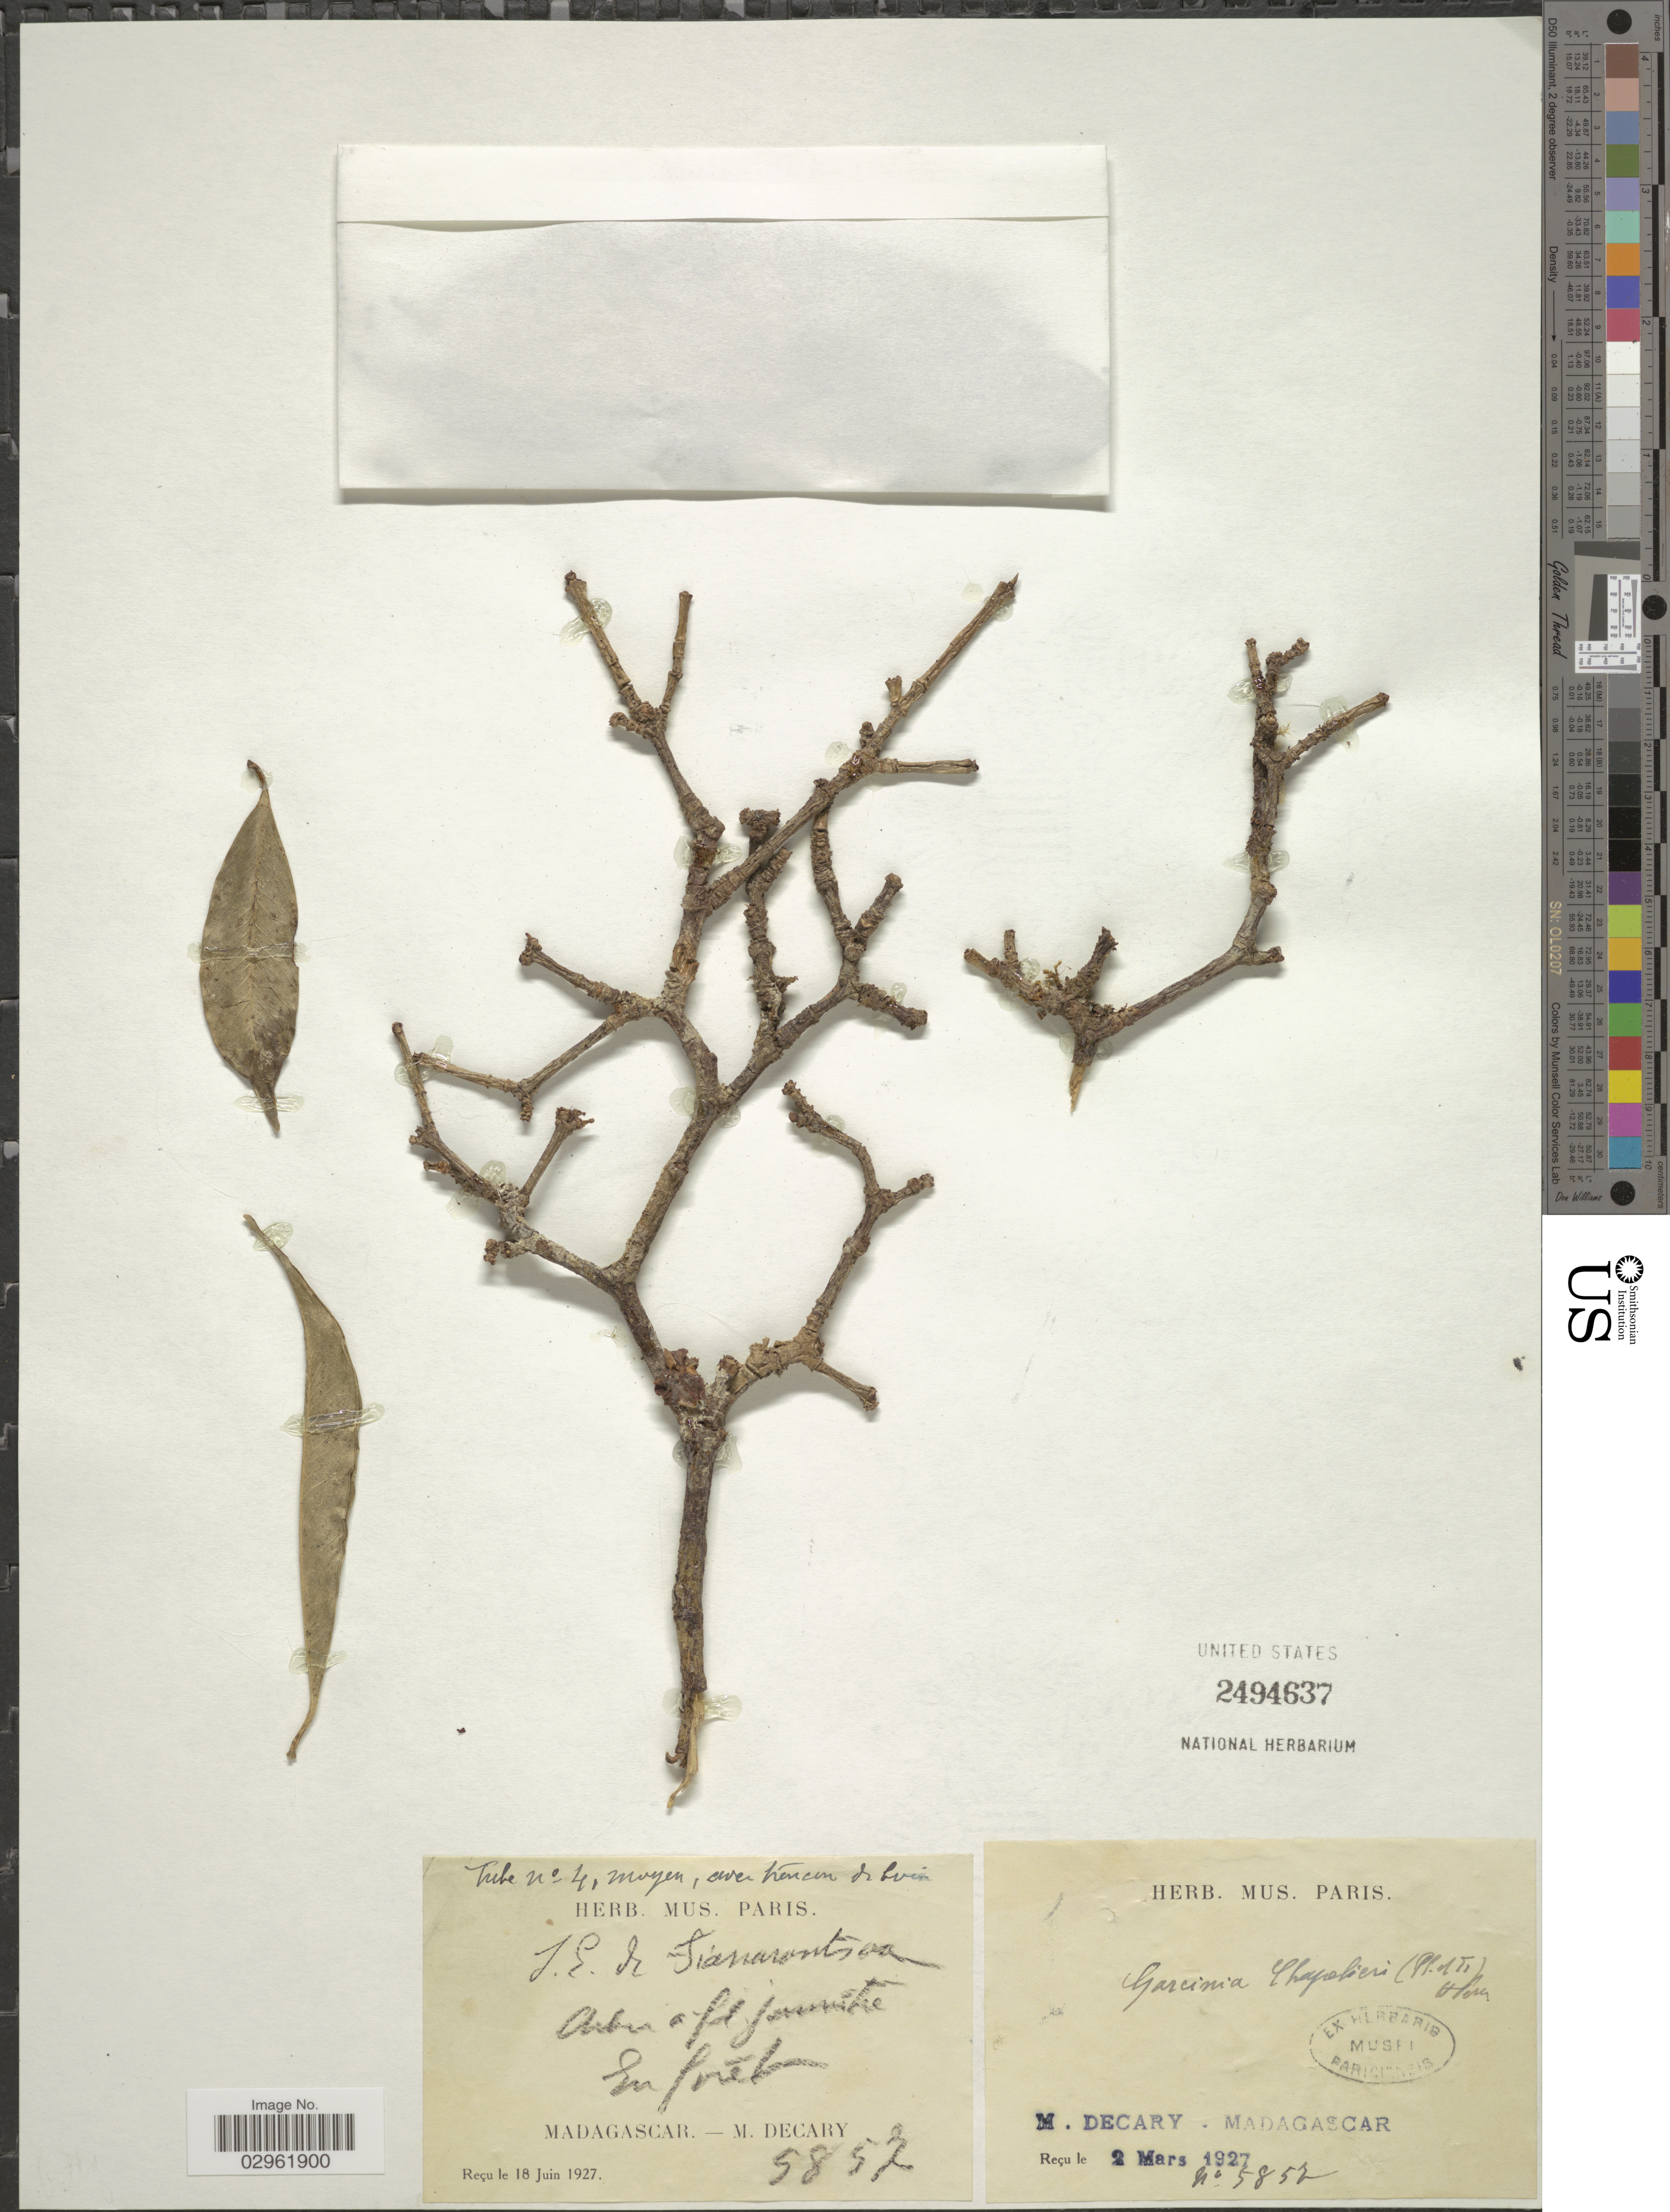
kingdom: Plantae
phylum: Tracheophyta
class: Magnoliopsida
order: Malpighiales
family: Clusiaceae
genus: Garcinia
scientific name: Garcinia chapelieri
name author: (Planch. & Triana) H. Perrier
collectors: R. Decary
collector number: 5852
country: Madagascar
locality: Fianarantsoa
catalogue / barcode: US 2494637